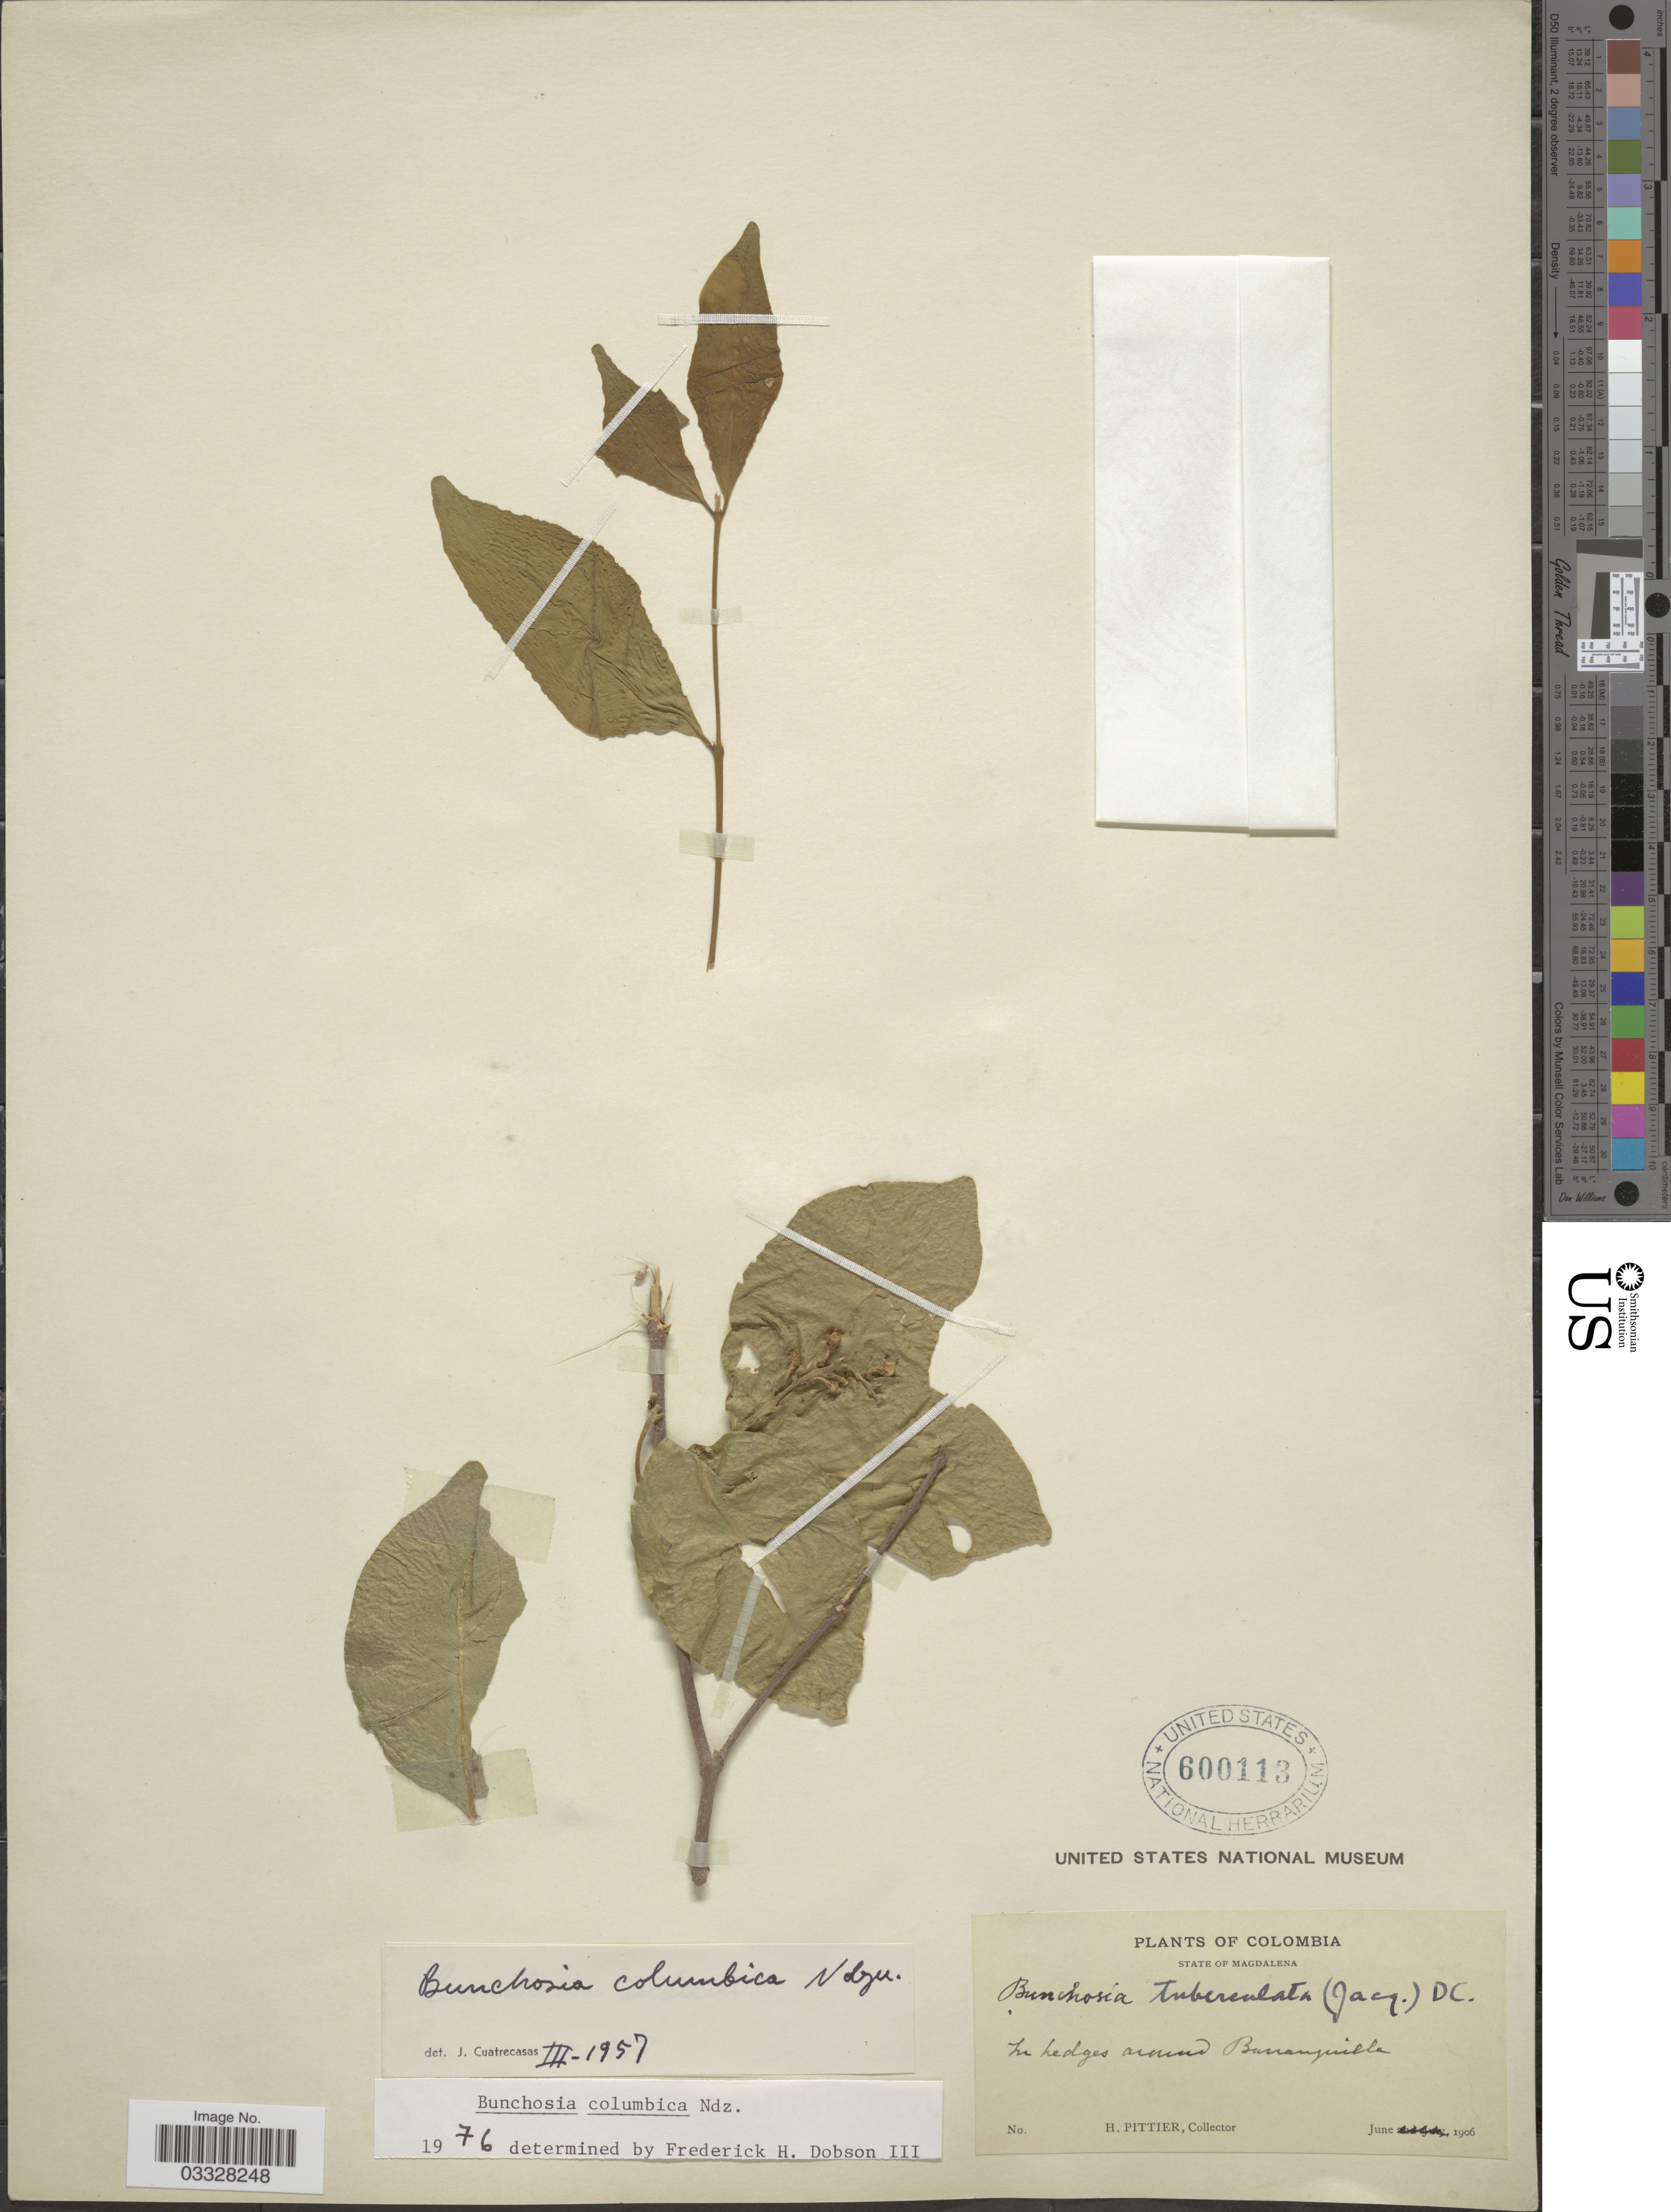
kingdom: Plantae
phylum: Tracheophyta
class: Magnoliopsida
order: Malpighiales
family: Malpighiaceae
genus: Bunchosia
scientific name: Bunchosia columbica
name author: Nied.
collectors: H. F. Pittier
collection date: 1906-06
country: Colombia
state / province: Magdalena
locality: In hedges around Barranquilla.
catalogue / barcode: US 600113